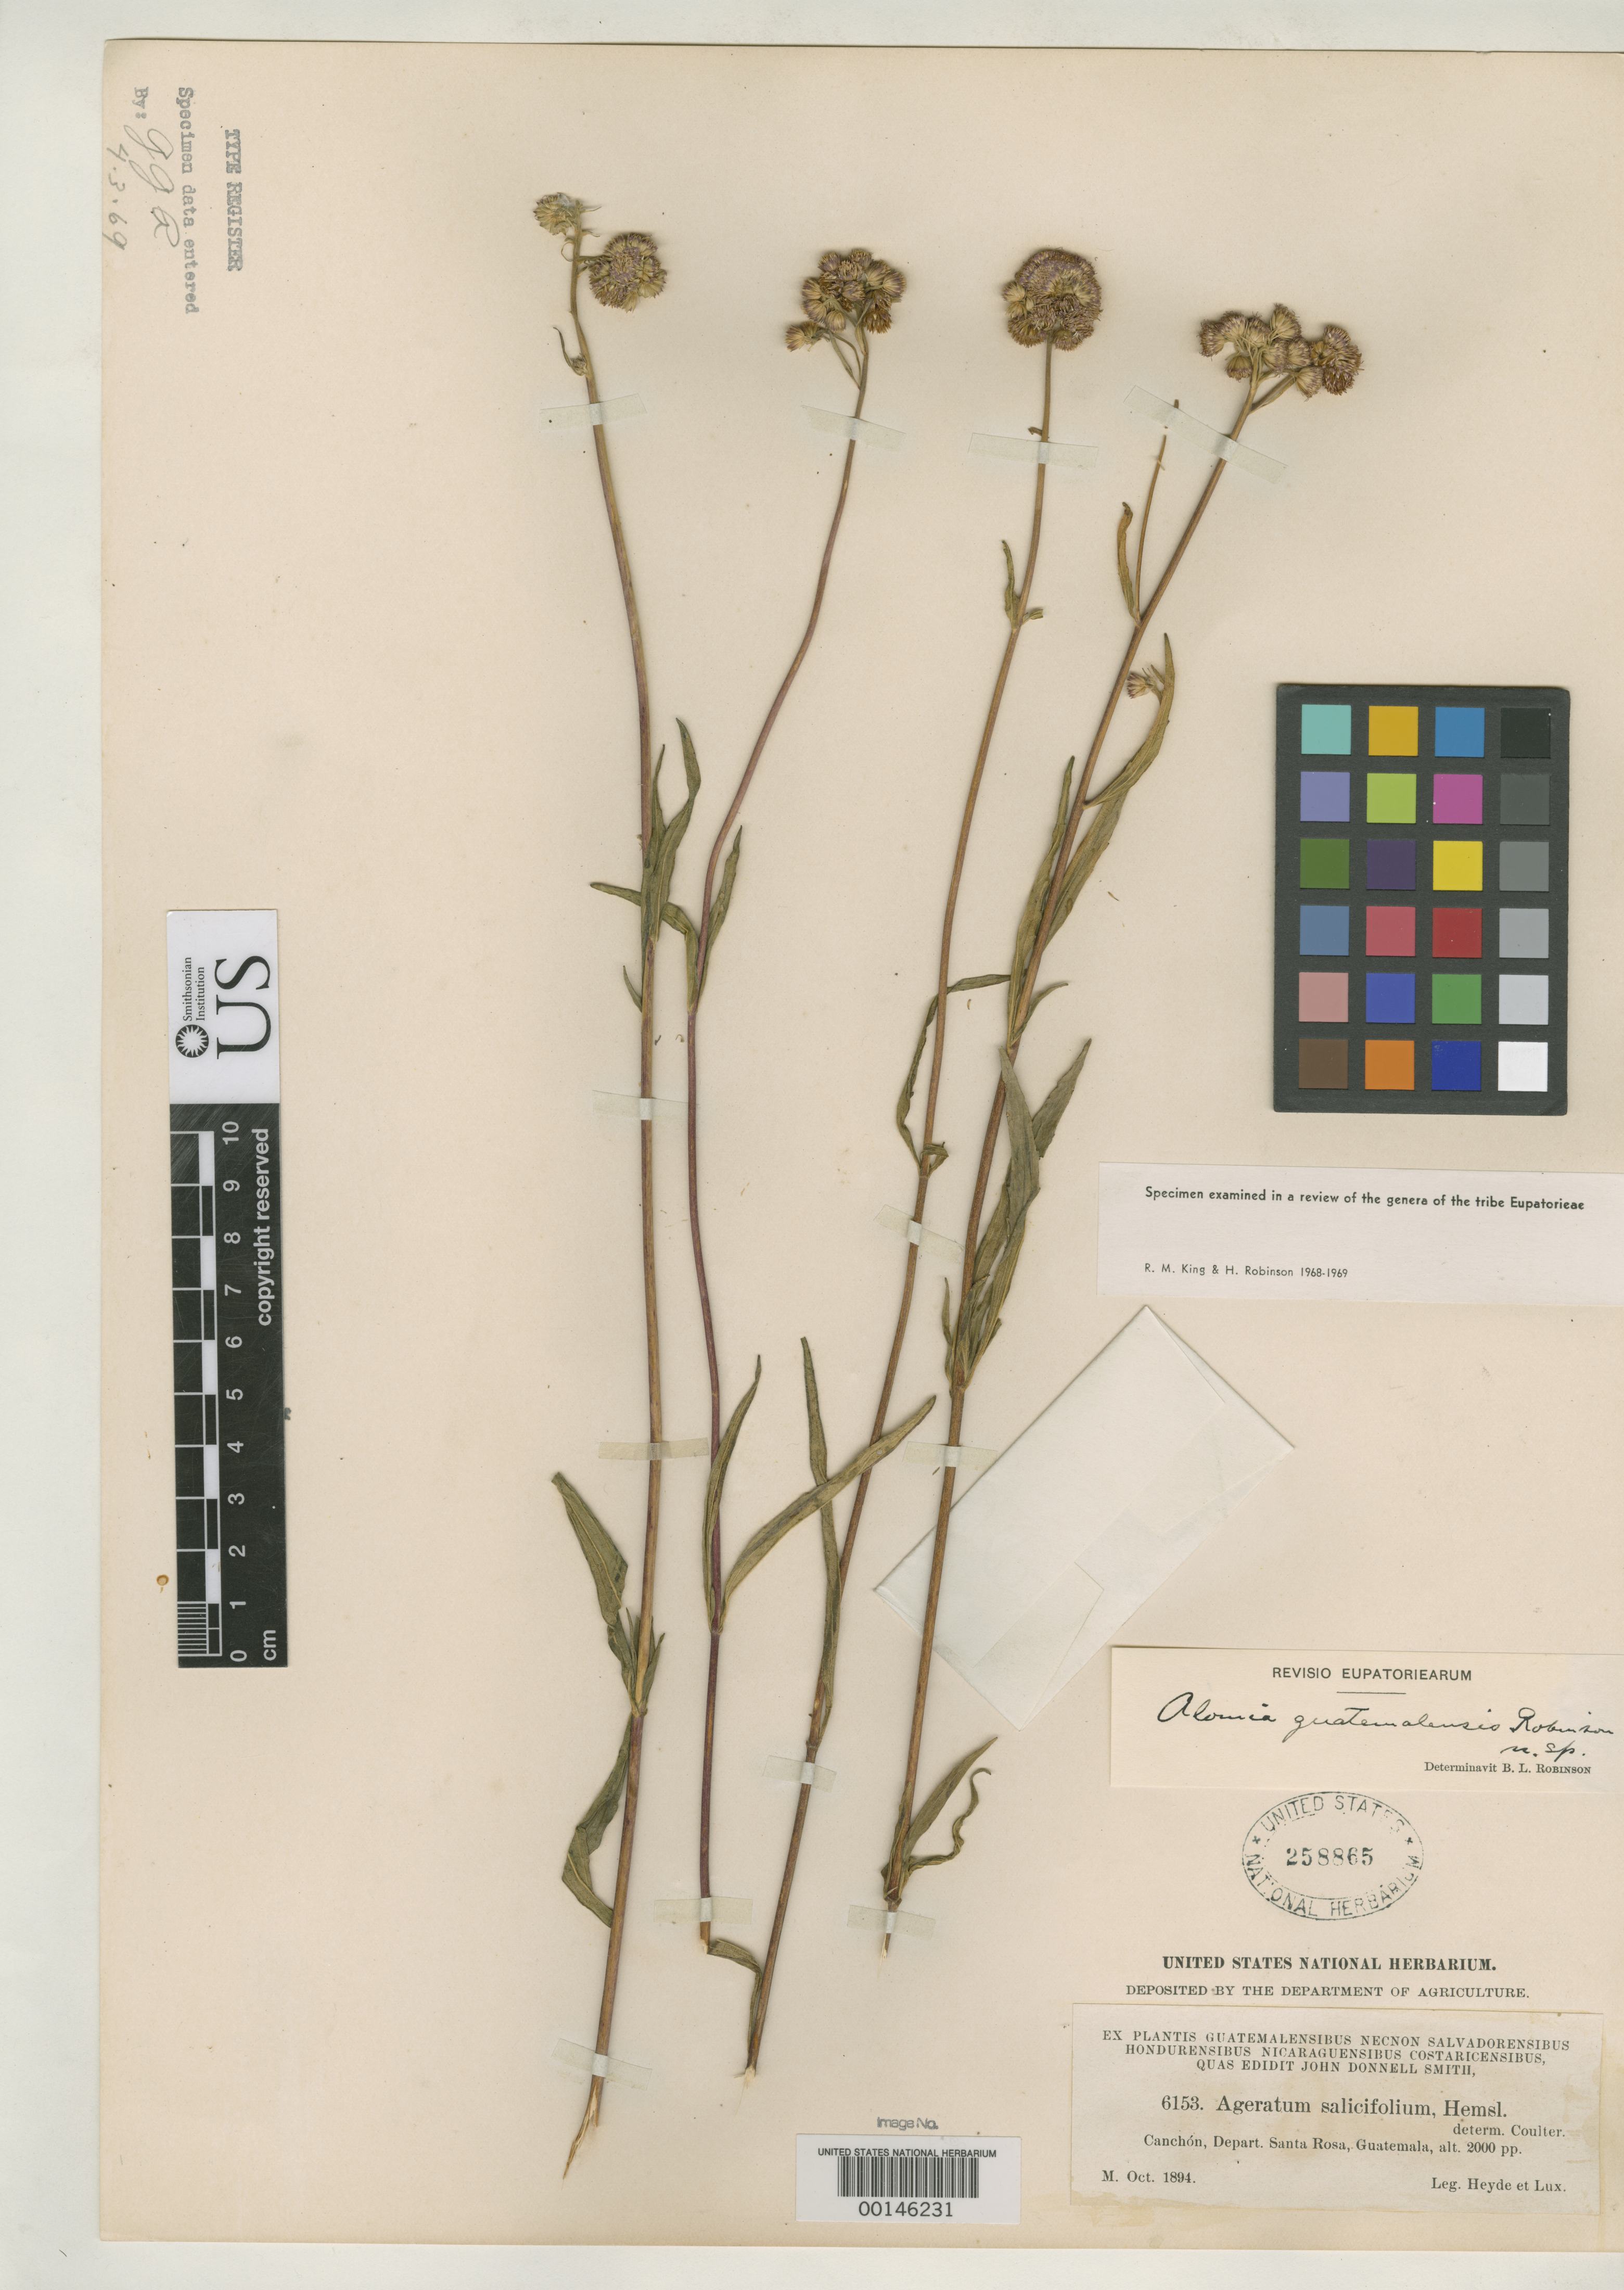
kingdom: Plantae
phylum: Tracheophyta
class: Magnoliopsida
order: Asterales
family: Asteraceae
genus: Alomia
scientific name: Alomia guatemalensis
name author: B.L. Rob.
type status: Type Collection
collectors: E. T. Heyde & E. Lux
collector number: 6153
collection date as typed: Oct 1894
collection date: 1894-10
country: Guatemala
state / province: Santa Rosa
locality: Canchón, Depart. Santa Rosa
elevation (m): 610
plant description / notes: One collection, 3 herbaria cited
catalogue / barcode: US 258865